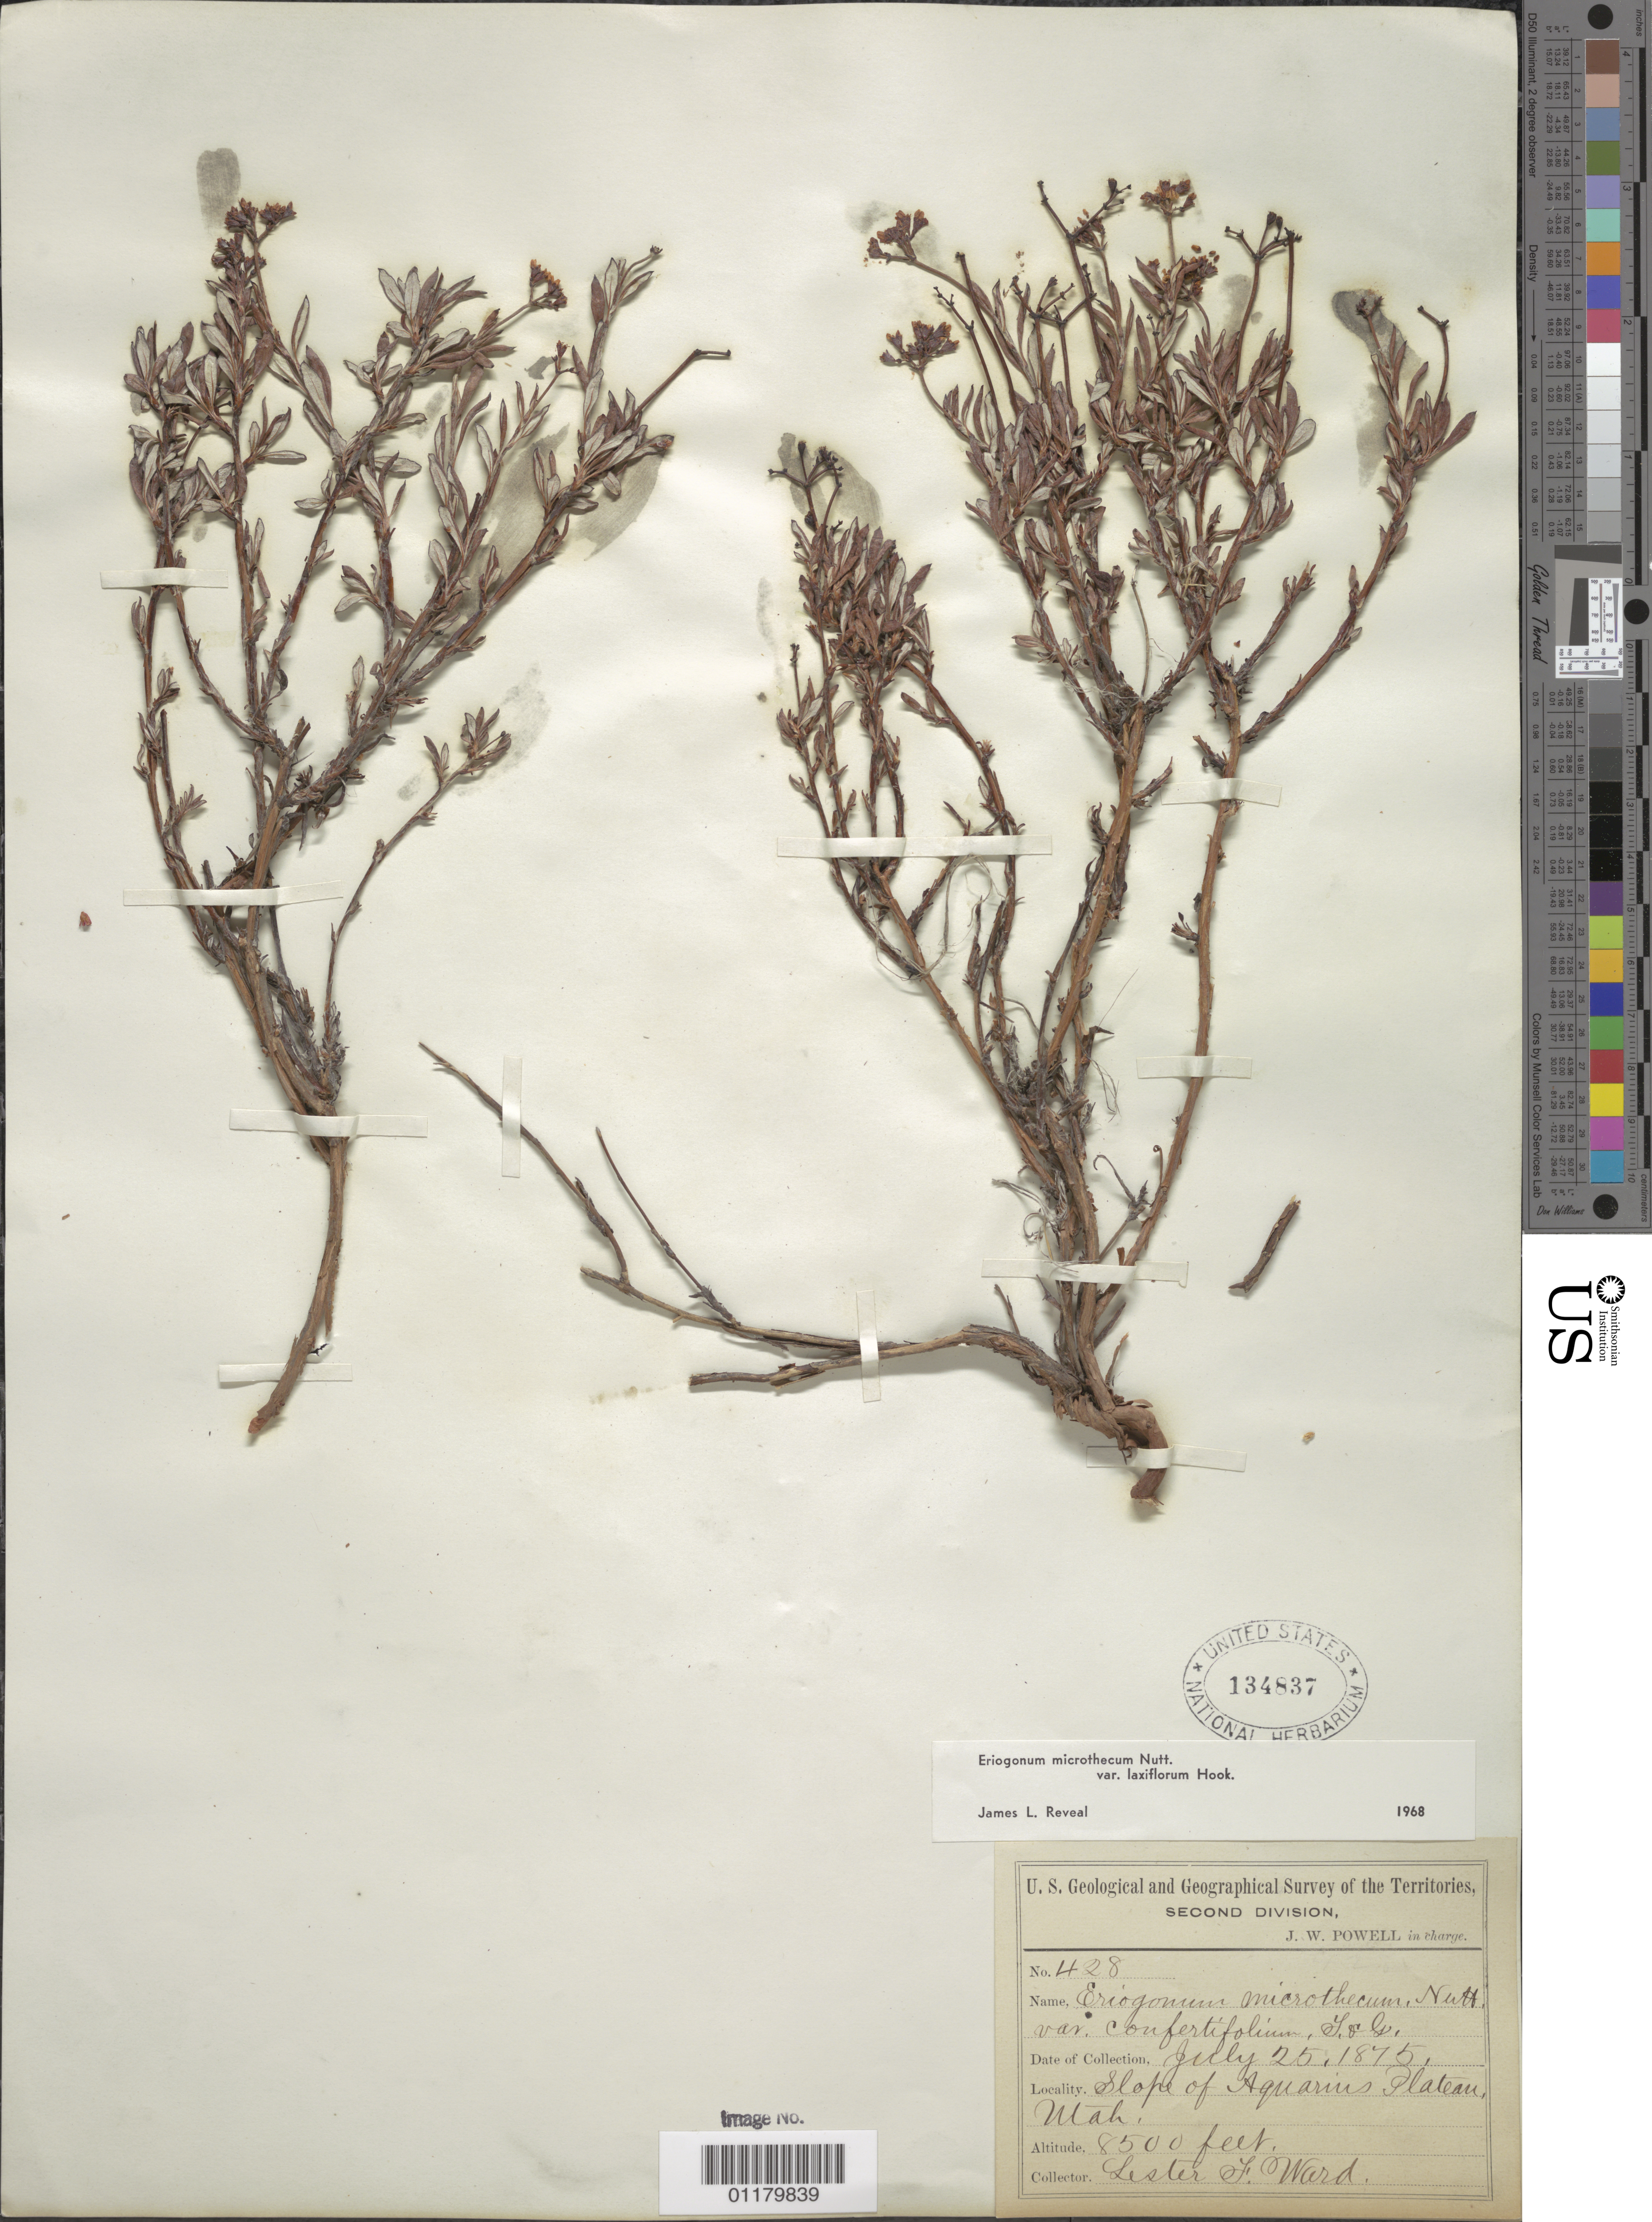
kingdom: Plantae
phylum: Tracheophyta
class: Magnoliopsida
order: Caryophyllales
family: Polygonaceae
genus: Eriogonum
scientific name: Eriogonum microtheca var. confertiflorum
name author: (Benth.) Torr. & A. Gray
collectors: L. F. Ward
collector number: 428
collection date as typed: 25 Jul 1875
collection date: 1875-07-25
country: United States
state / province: Utah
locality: Slope of Aquarius Plateau.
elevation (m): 2591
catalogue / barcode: US 134837